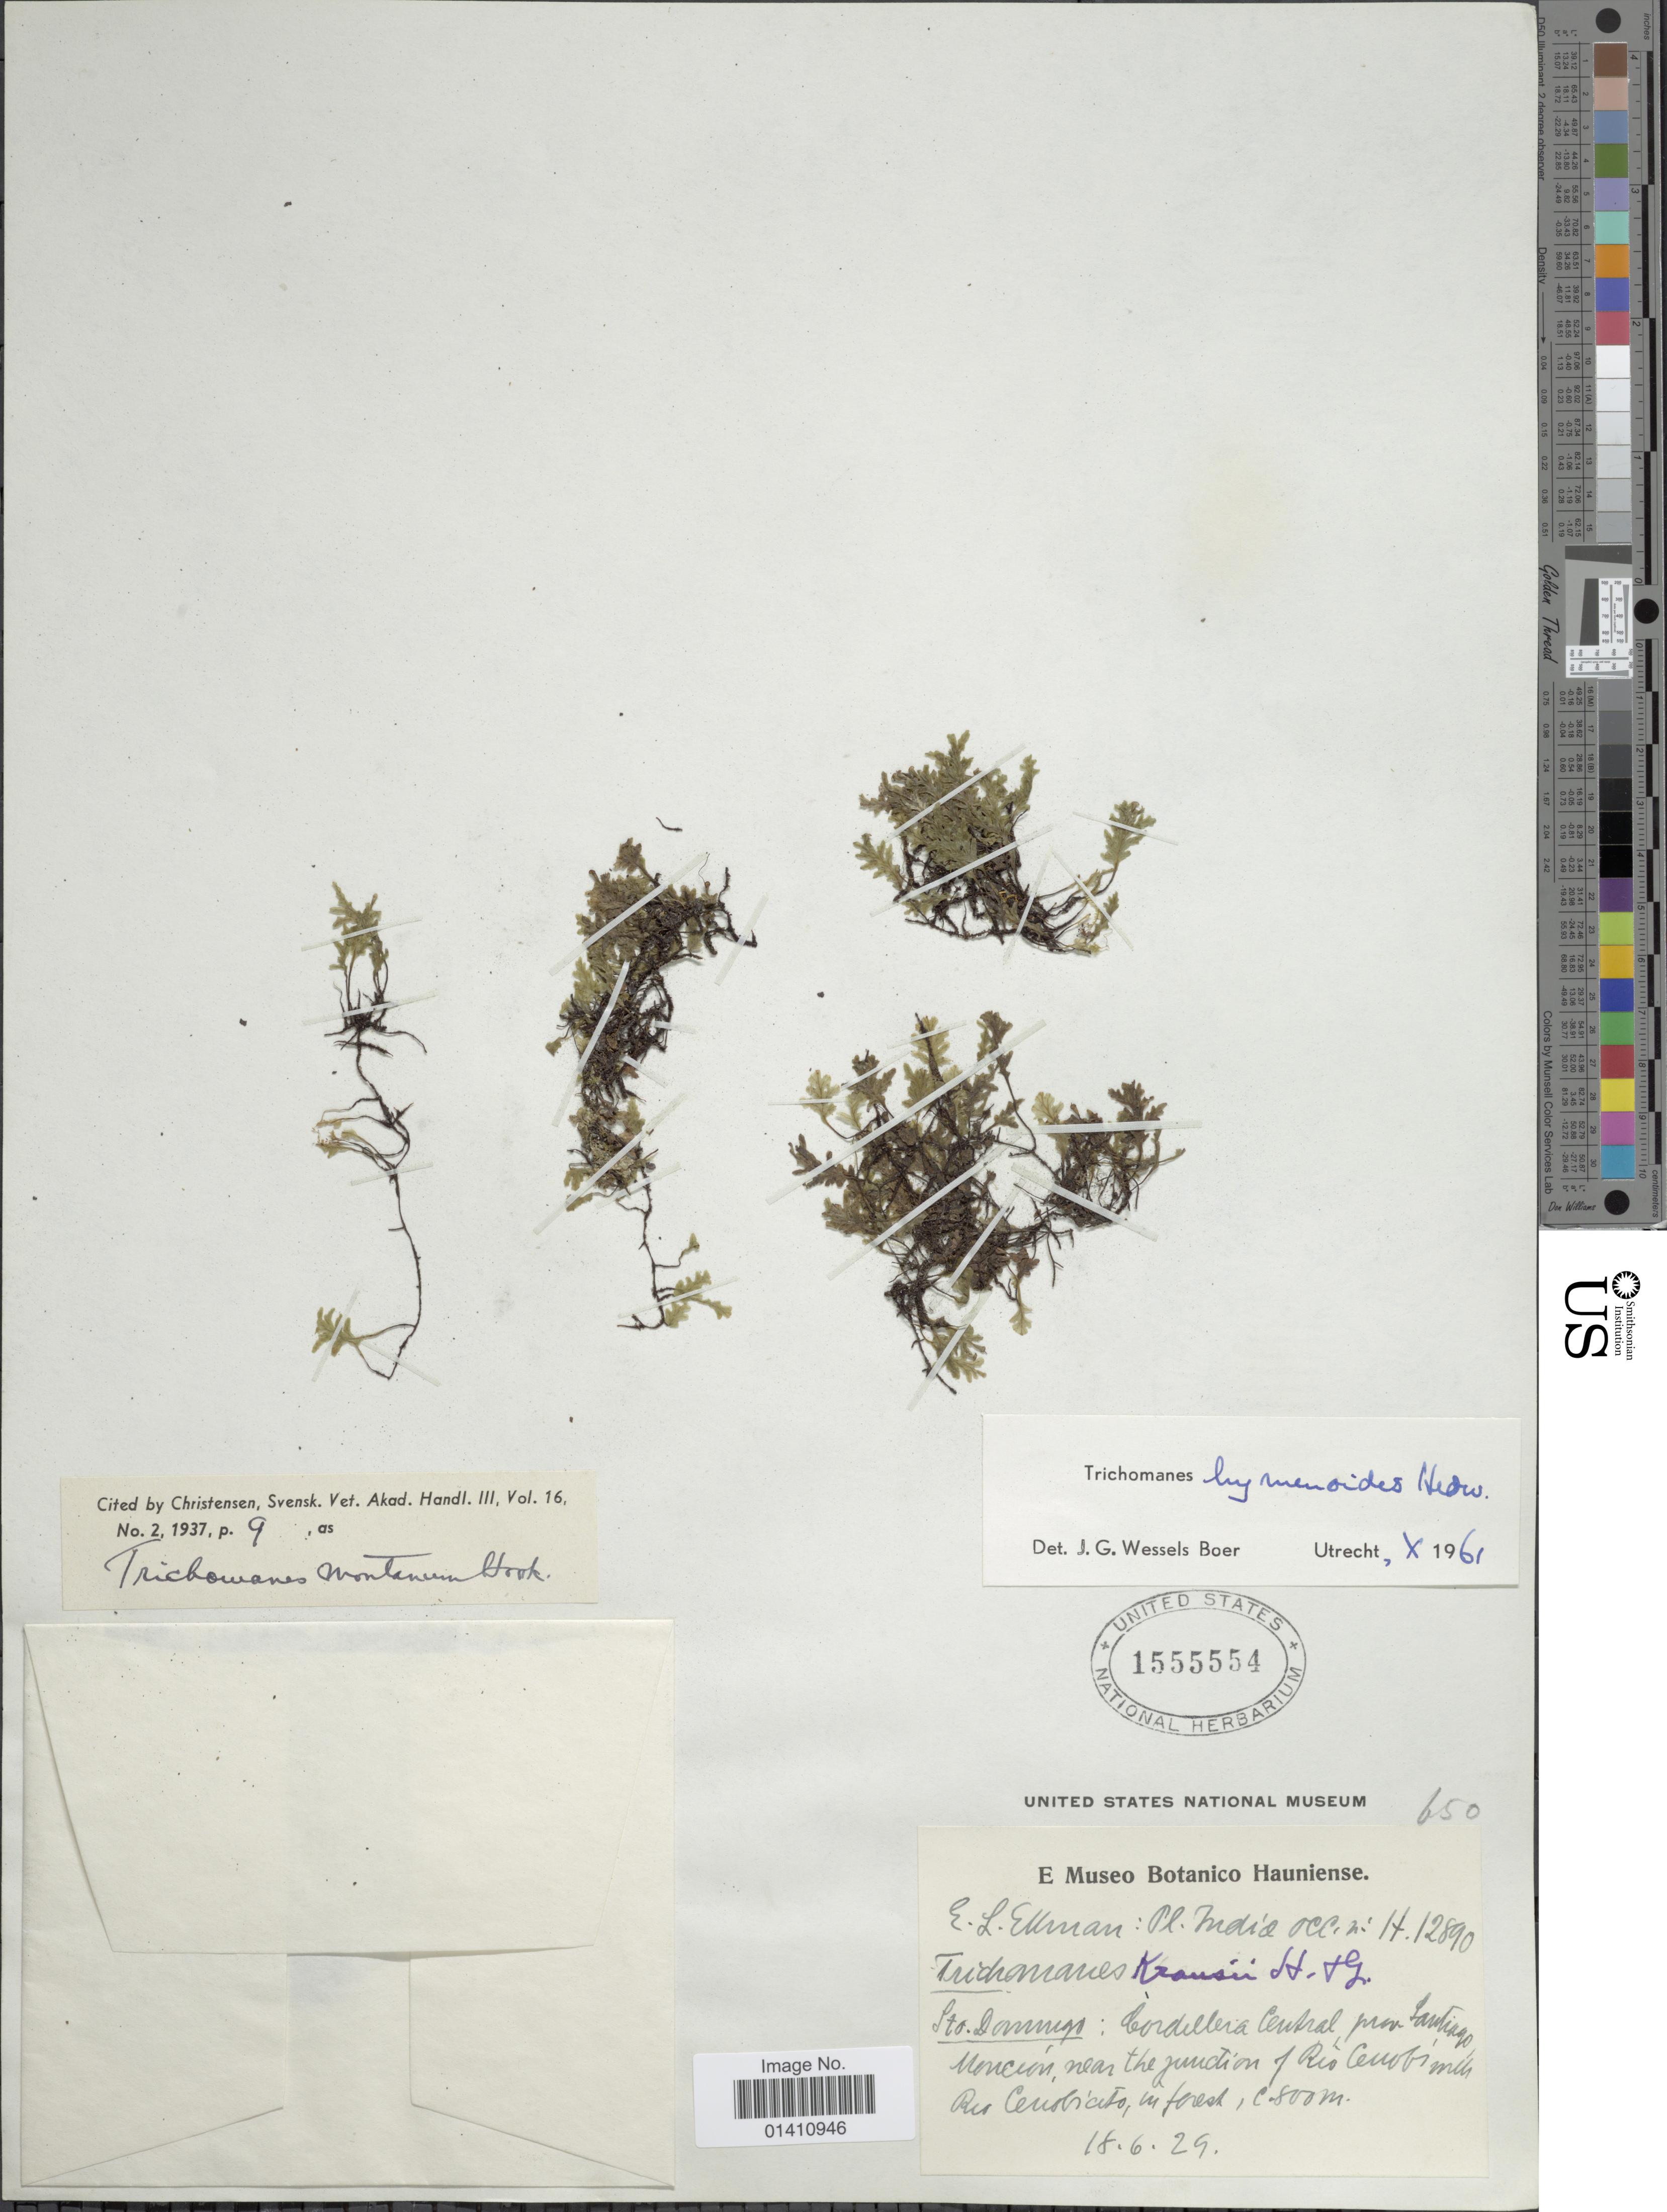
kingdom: Plantae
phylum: Tracheophyta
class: Polypodiopsida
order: Hymenophyllales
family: Hymenophyllaceae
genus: Didymoglossum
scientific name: Didymoglossum hymenoides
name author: (Hedw.) Copel.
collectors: E. L. Ekman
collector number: H12890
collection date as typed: Transcribed d/m/y: 18/6/29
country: Dominican Republic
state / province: Santiago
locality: Sto. Domingo: Cordillera Central prov. Santiago, Monción, near the junction of Rio Cenobi with Rio Cenobicito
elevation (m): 800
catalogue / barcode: US 1555554